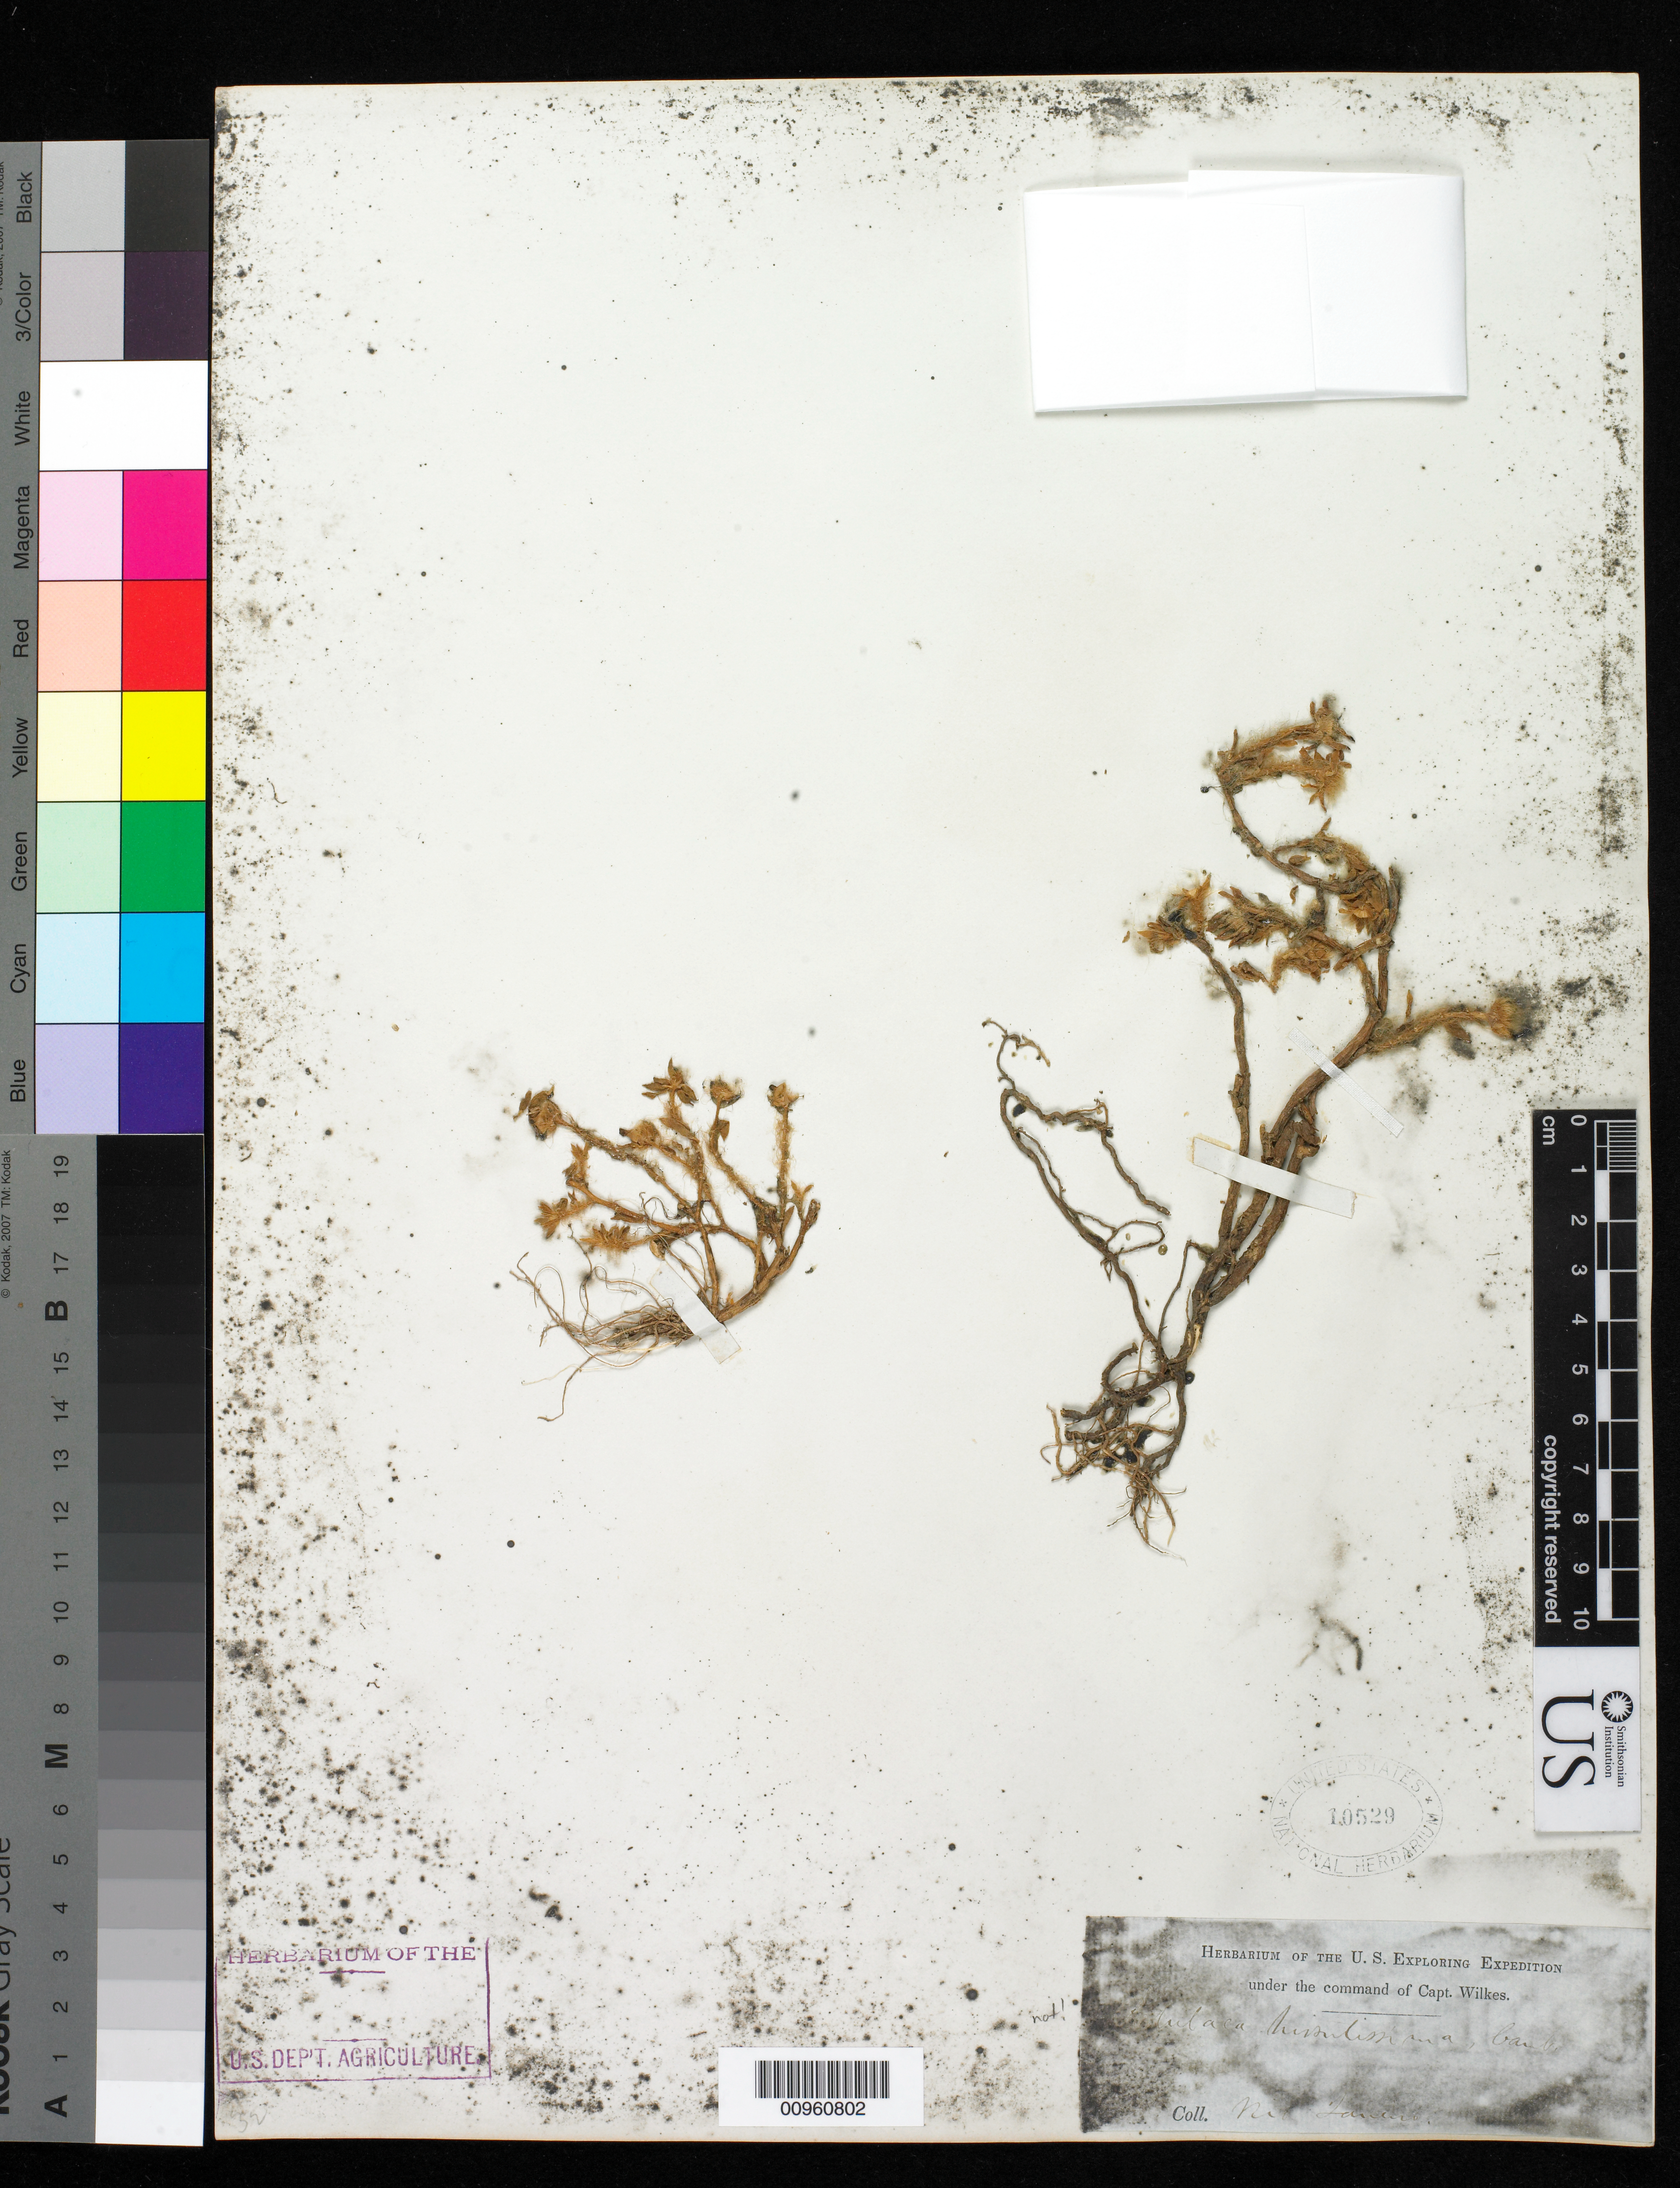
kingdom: Plantae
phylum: Tracheophyta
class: Magnoliopsida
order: Caryophyllales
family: Portulacaceae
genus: Portulaca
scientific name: Portulaca sp.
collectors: Wilkes Explor. Exped.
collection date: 1838/1842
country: Brazil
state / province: Rio de Janeiro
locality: Rio Janeiro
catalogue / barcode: US 10529